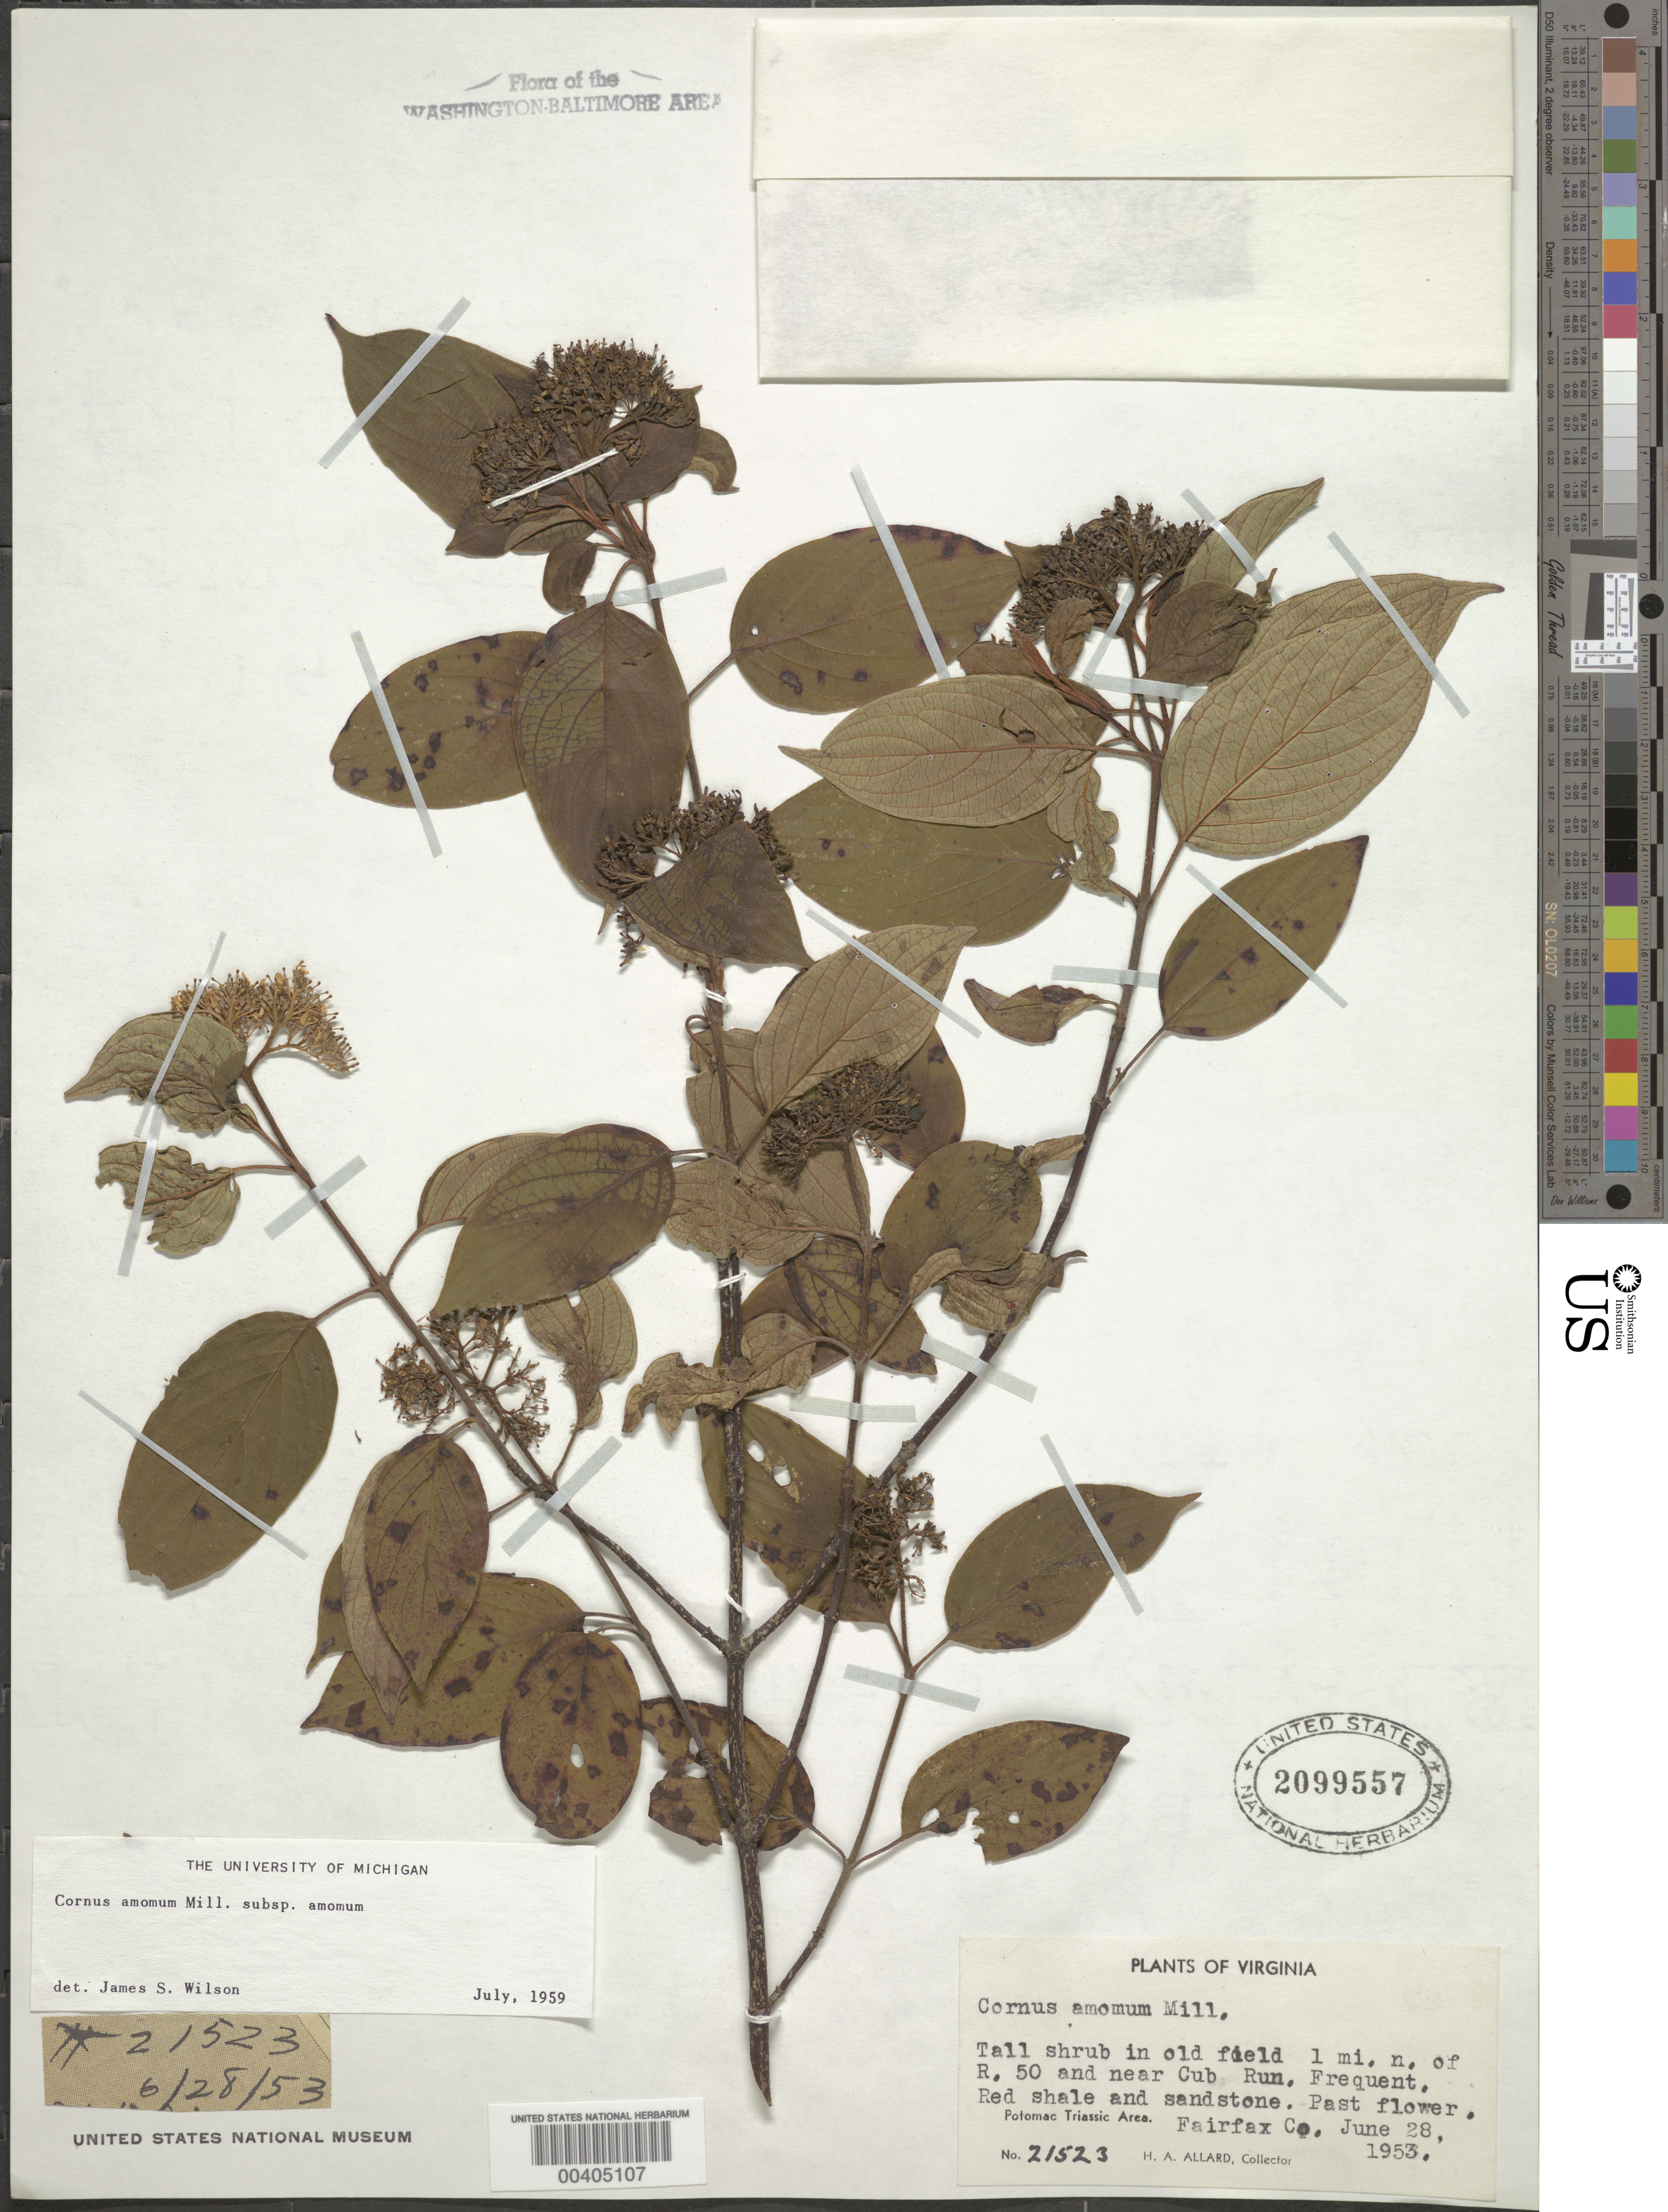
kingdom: Plantae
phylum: Tracheophyta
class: Magnoliopsida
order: Cornales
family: Cornaceae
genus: Cornus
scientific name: Cornus amomum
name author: Mill.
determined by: Wilson, J. S., (MICH), University of Michigan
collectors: H. A. Allard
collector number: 21523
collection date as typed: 28 Jun 1953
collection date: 1953-06-28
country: United States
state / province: Virginia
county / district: Fairfax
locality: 1 mi. N of Rt. 50 and near Cub Run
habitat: Red shale and sandstone, old field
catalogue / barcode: US 2099557